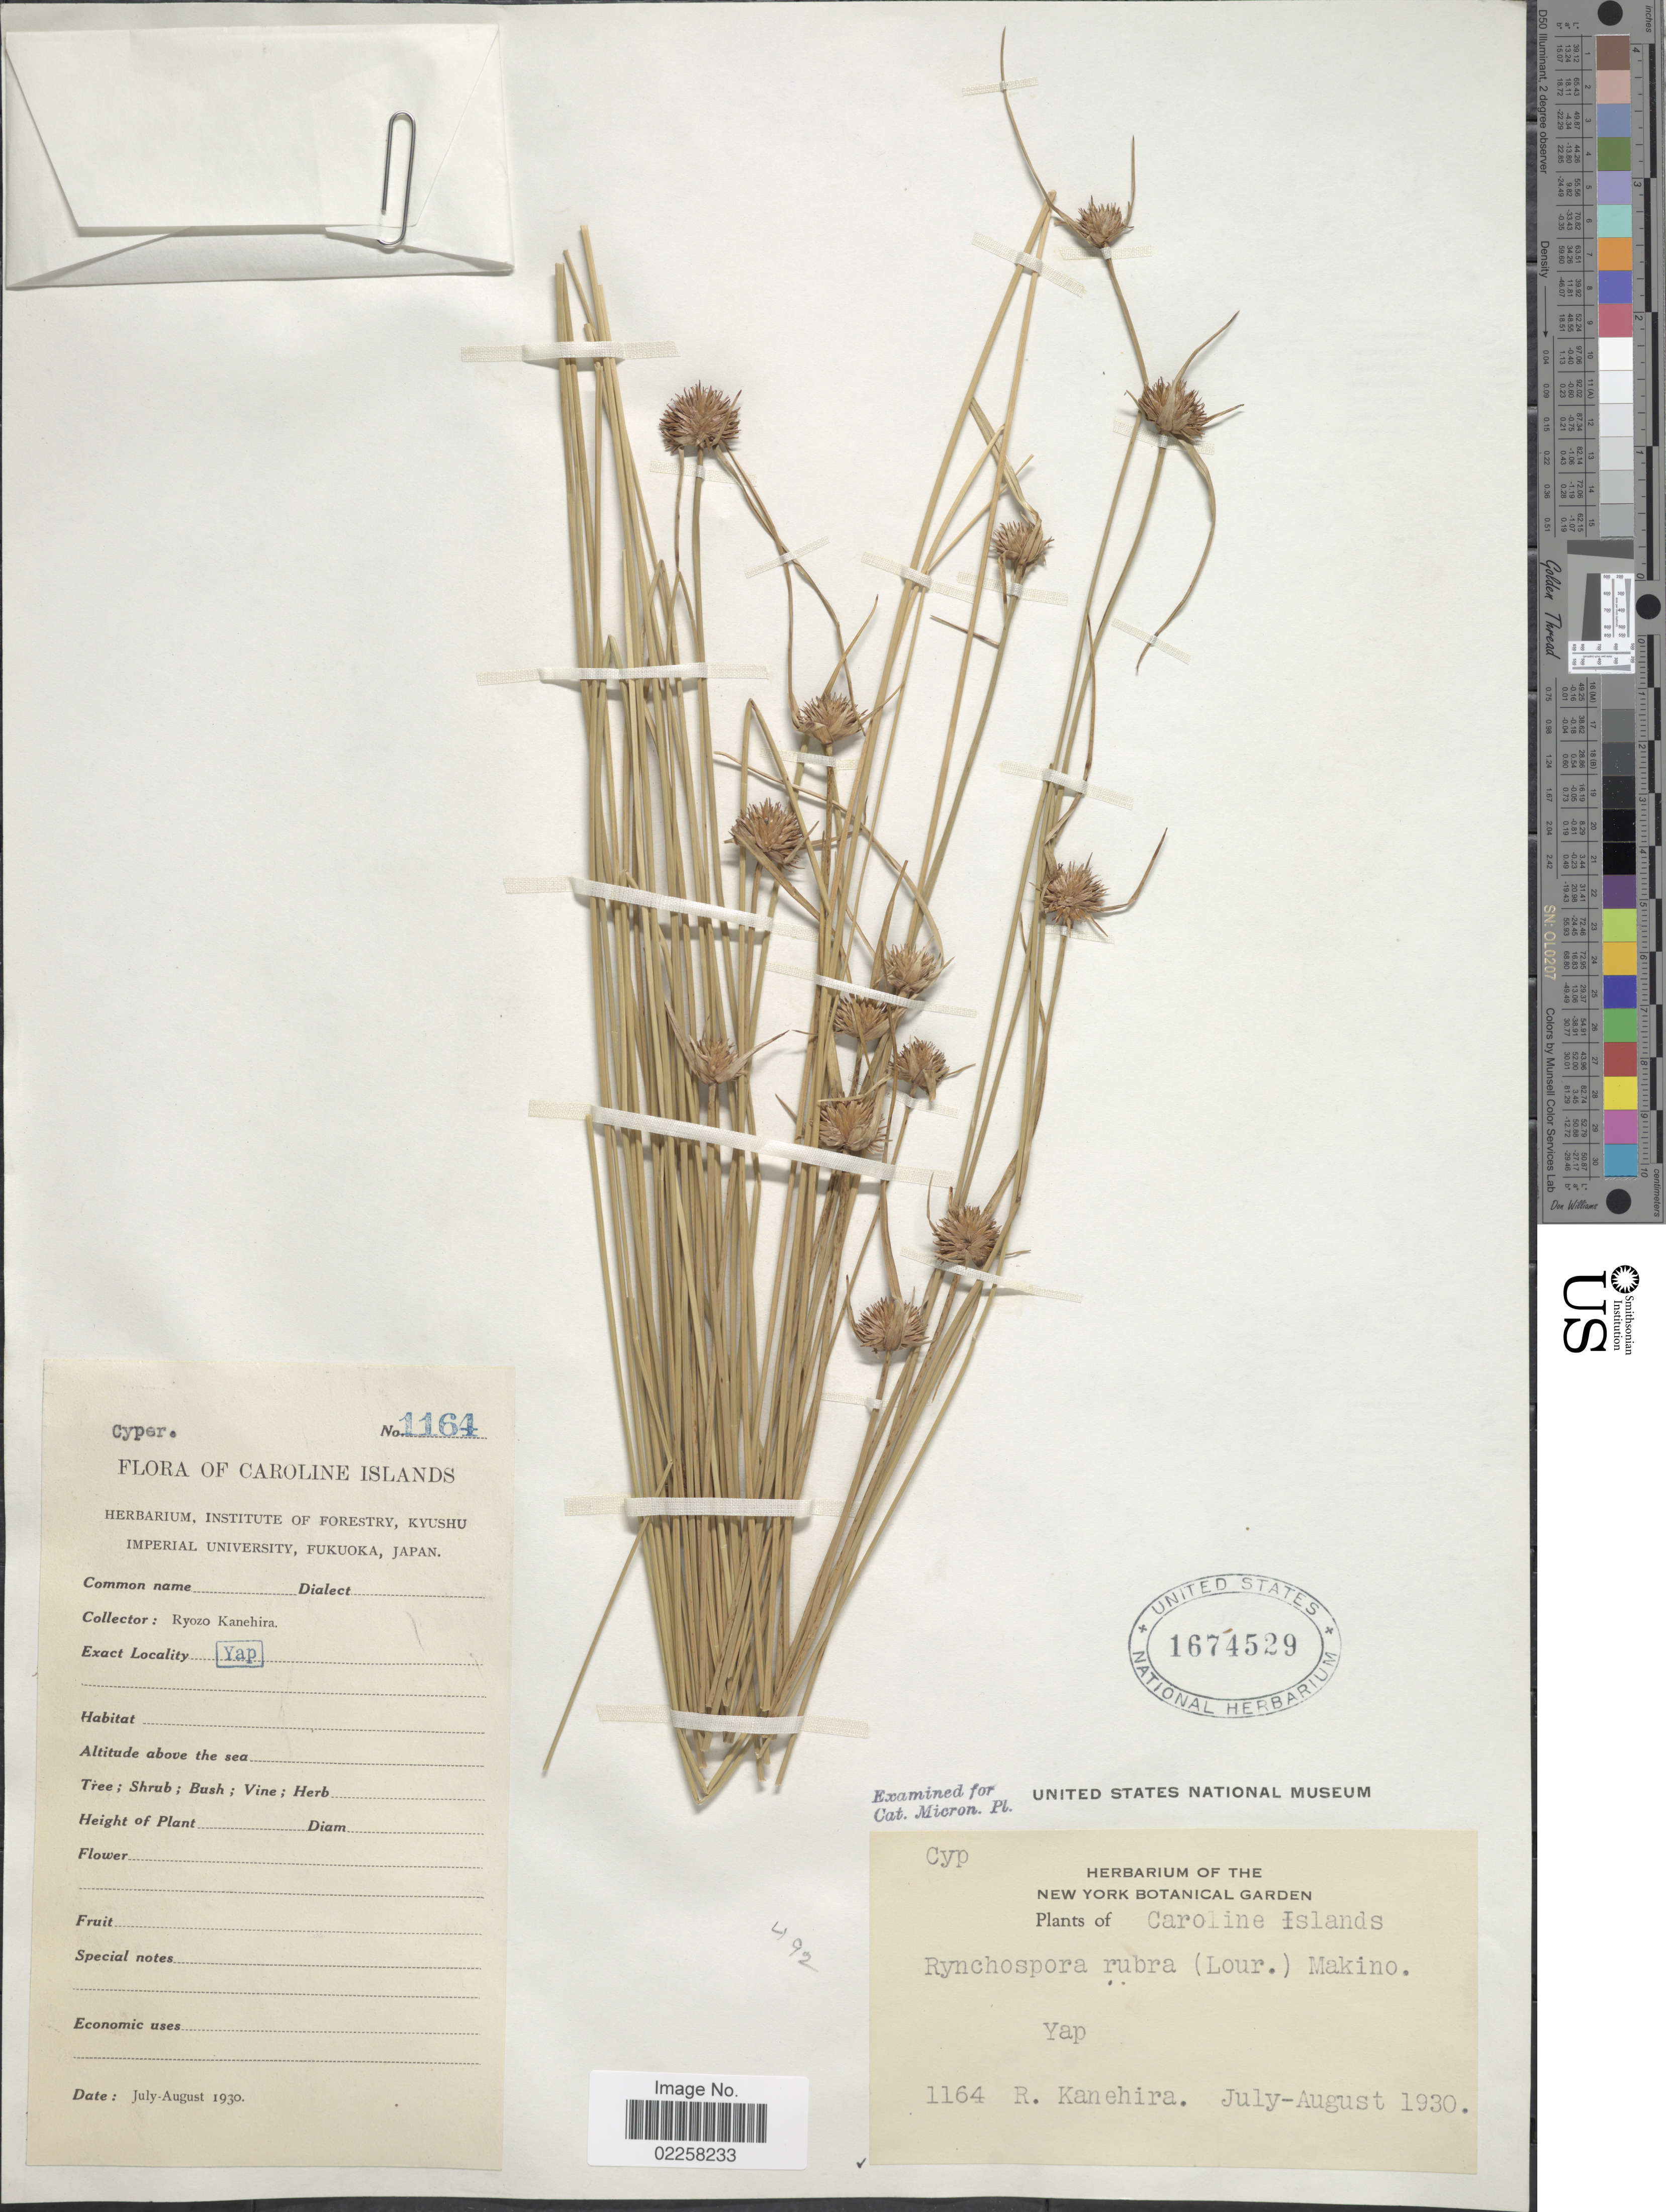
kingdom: Plantae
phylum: Tracheophyta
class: Liliopsida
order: Poales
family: Cyperaceae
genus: Rhynchospora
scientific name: Rhynchospora rubra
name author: (Lour.) Makino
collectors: R. Kanehira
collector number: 1164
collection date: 1930-07/1930-08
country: Micronesia, Federated States of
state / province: Yap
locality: Caroline Islands, Yap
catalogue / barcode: US 1674529